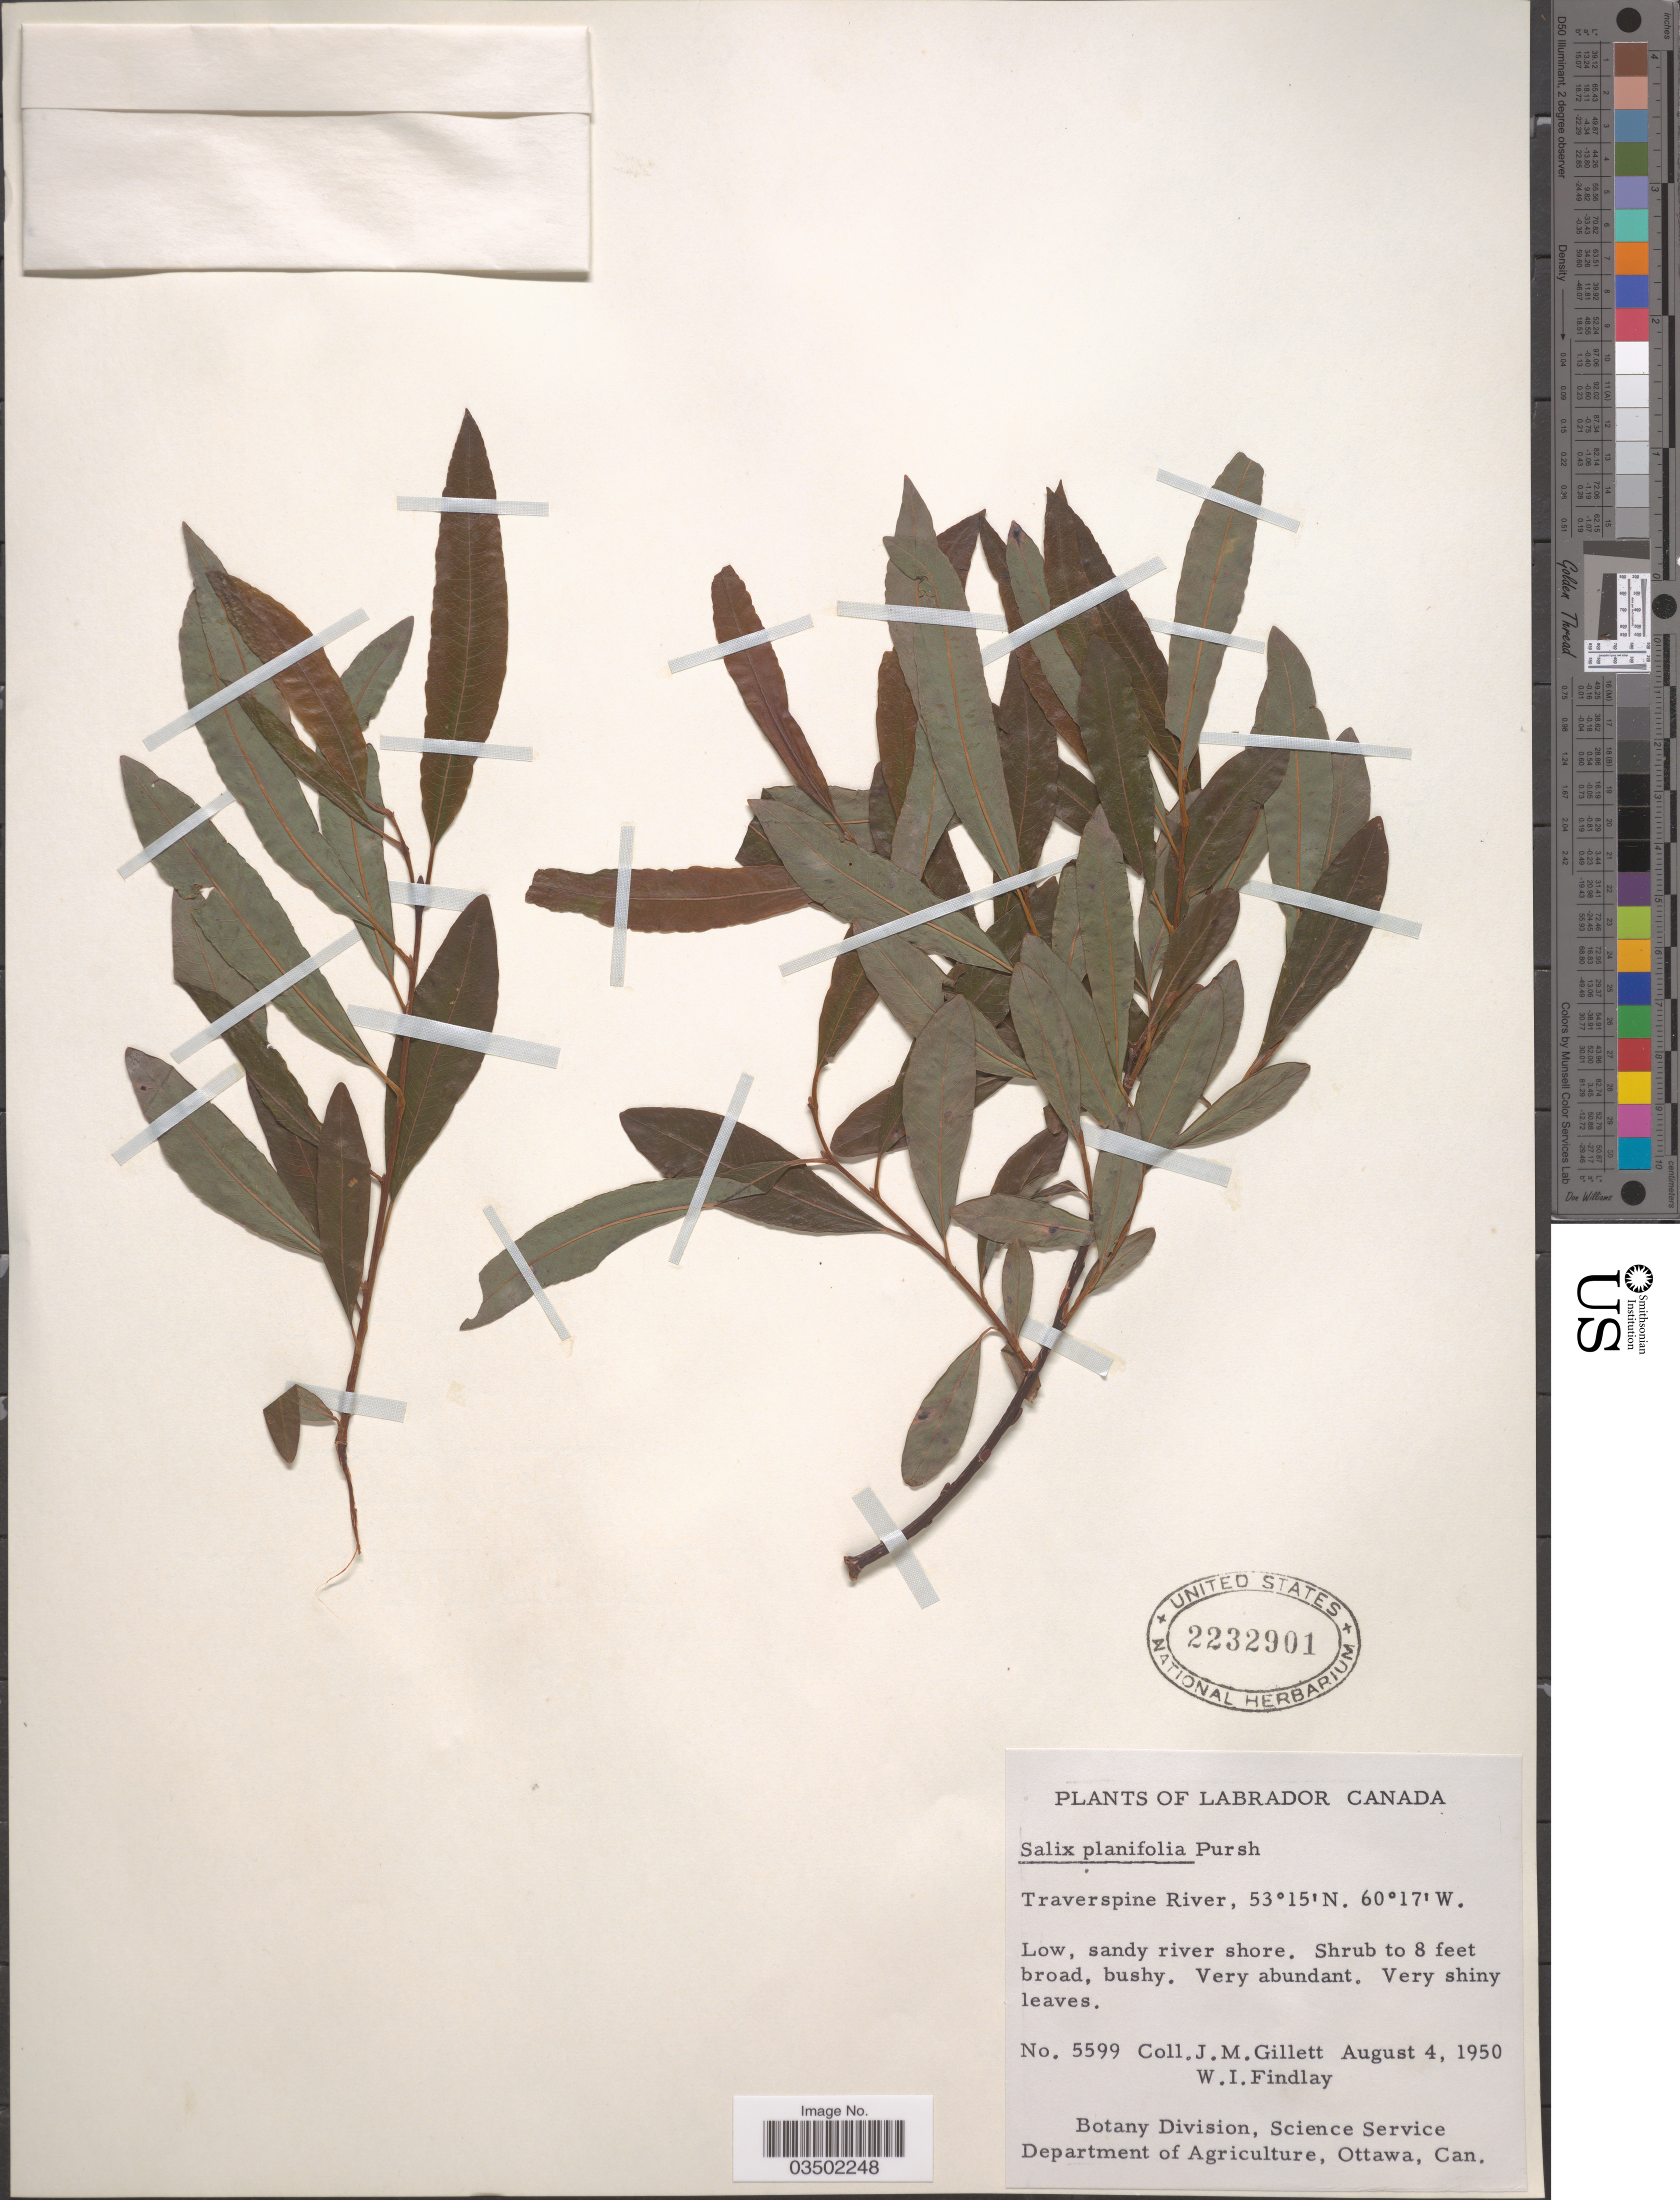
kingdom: Plantae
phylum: Tracheophyta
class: Magnoliopsida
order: Malpighiales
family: Salicaceae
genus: Salix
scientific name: Salix planifolia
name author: Pursh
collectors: J. M. Gillett & W. Findlay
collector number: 5599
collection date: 1950-08-04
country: Canada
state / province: Newfoundland and Labrador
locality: Labrador. Traverspine River.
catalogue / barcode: US 2232901